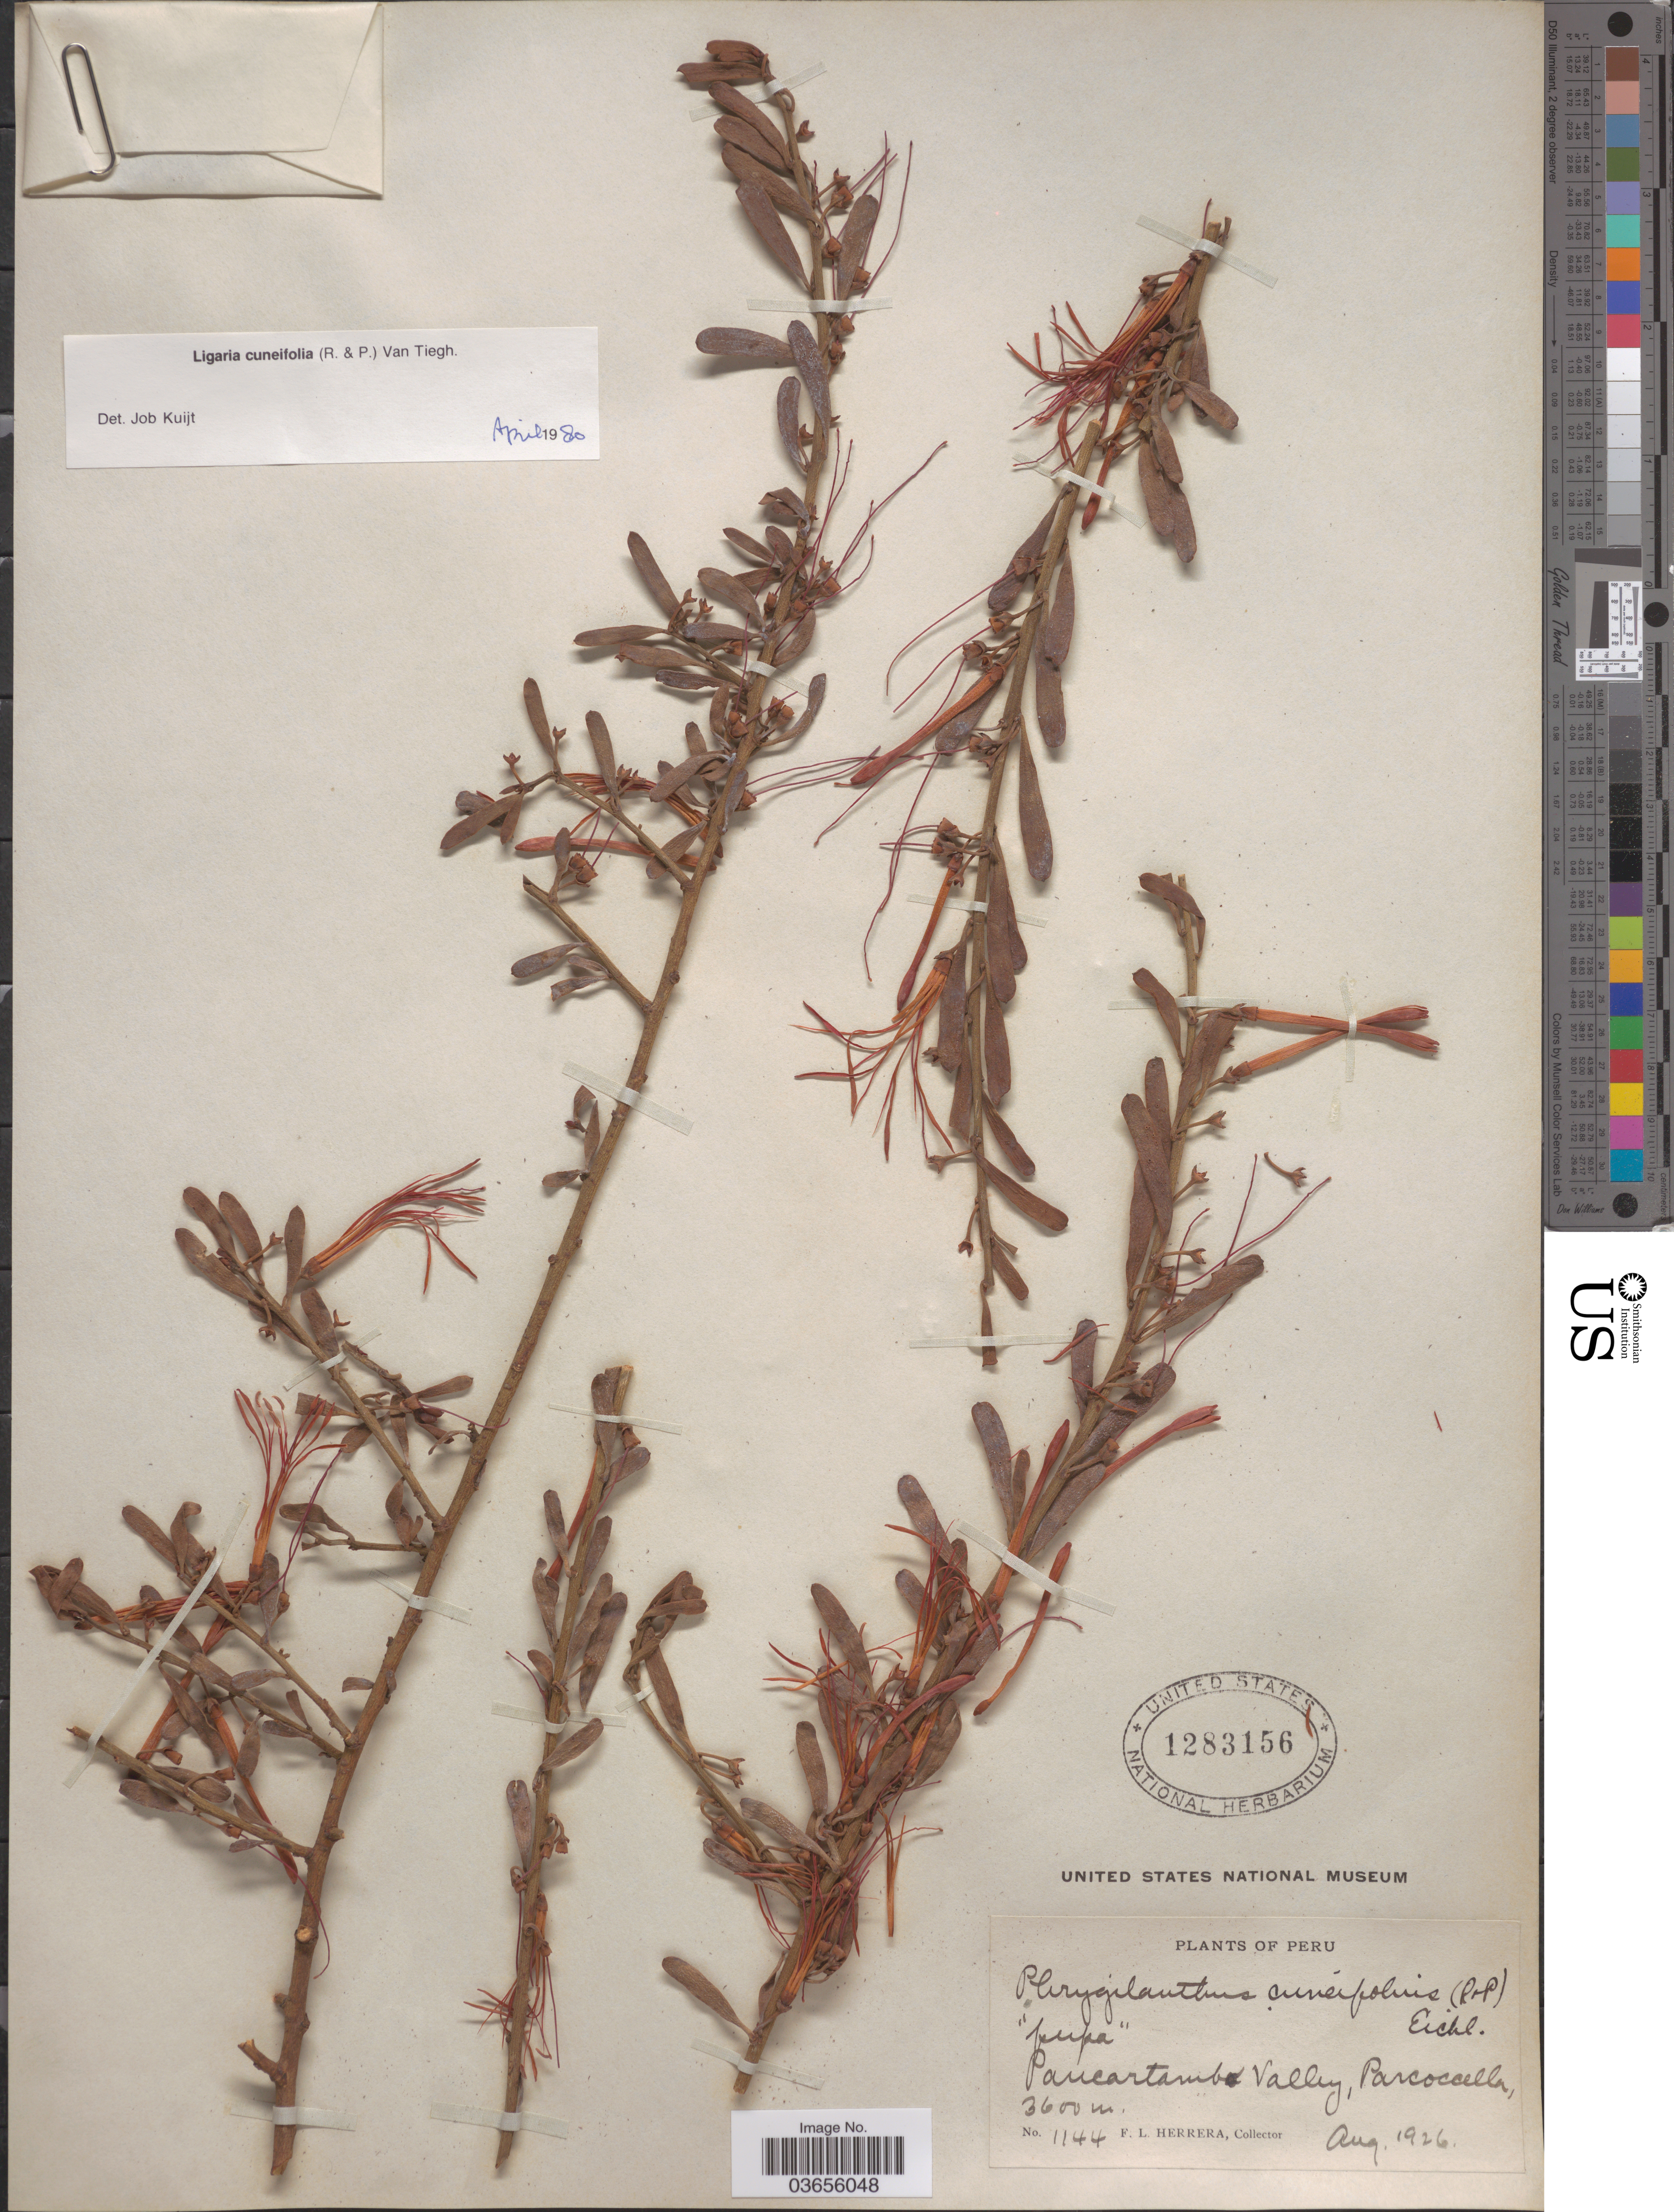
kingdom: Plantae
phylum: Tracheophyta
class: Magnoliopsida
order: Santalales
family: Loranthaceae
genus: Ligaria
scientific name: Ligaria cuneifolia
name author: (Ruiz & Pav.) Tiegh.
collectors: F. L. Herrera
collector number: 1144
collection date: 1926-08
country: Peru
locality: Paucartambo Valley, Parcoccella.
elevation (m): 3600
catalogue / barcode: US 1283156